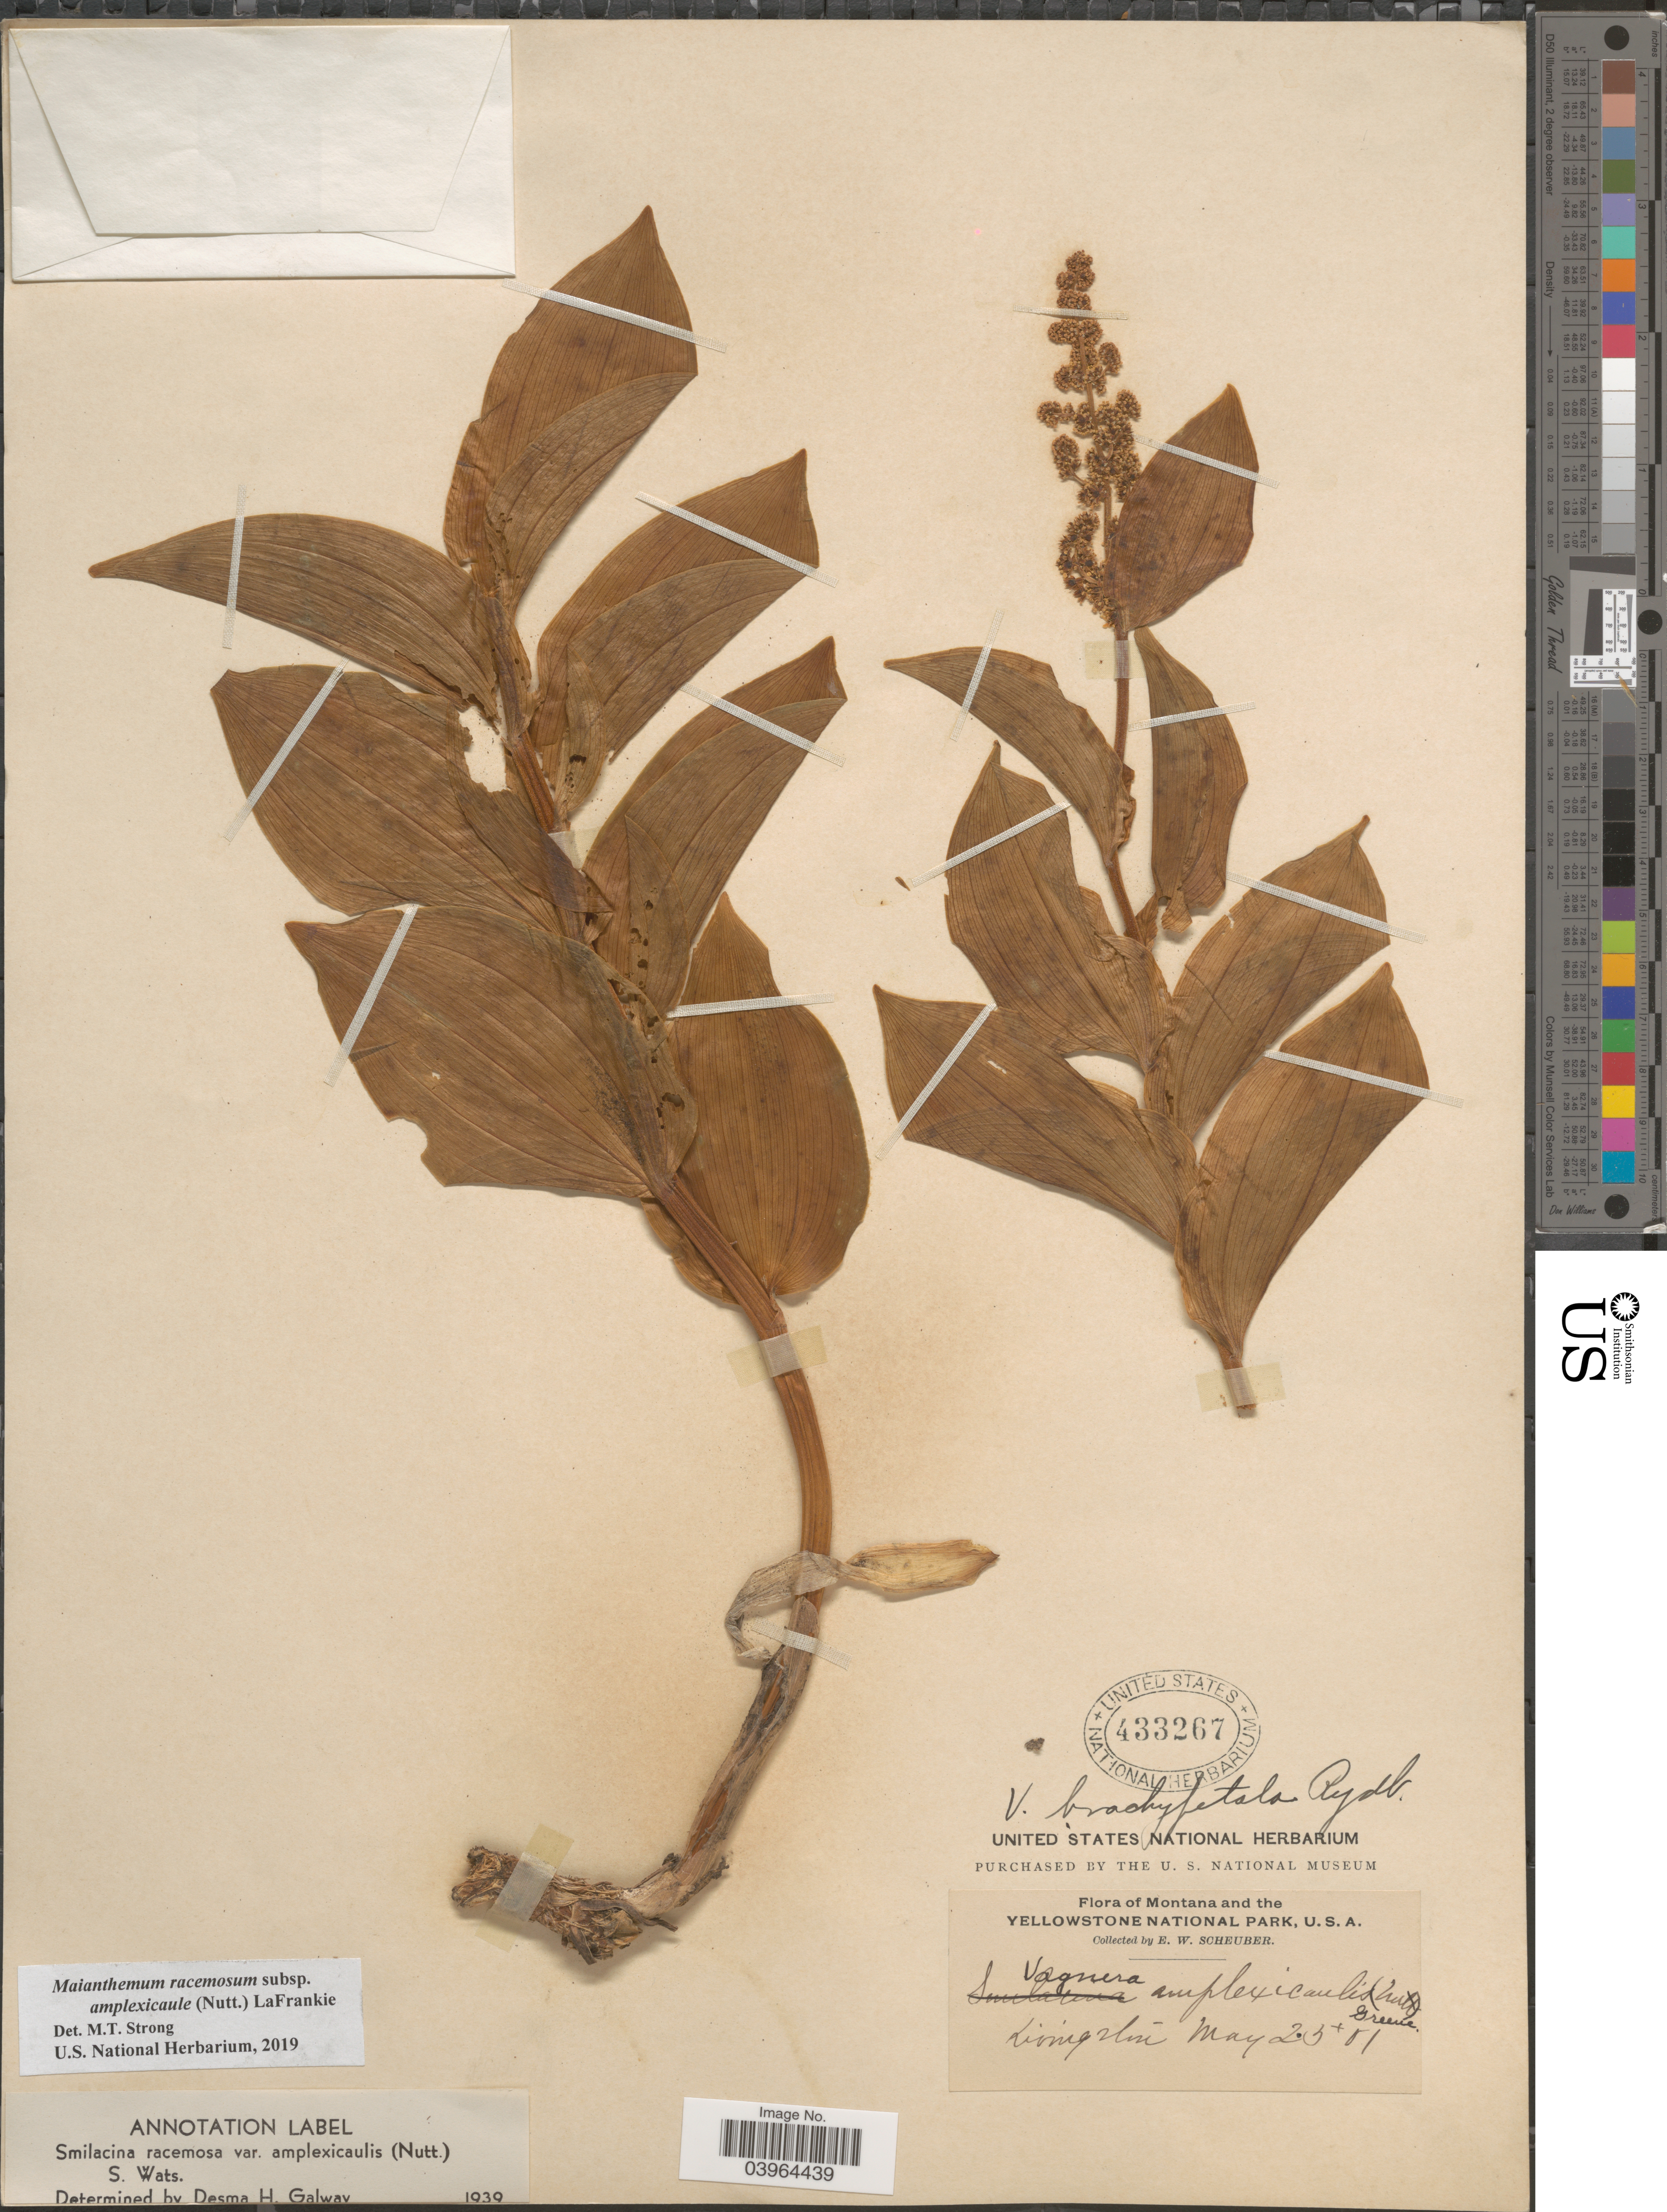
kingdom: Plantae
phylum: Tracheophyta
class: Liliopsida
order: Asparagales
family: Asparagaceae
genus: Maianthemum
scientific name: Maianthemum racemosum subsp. amplexicaule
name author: (Nutt.) LaFrankie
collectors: E. Scheuber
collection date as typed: Transcribed d/m/y: 25/5/1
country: United States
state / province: Montana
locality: Montana and the Yellowstone National Park. Livingston.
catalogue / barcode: US 433267